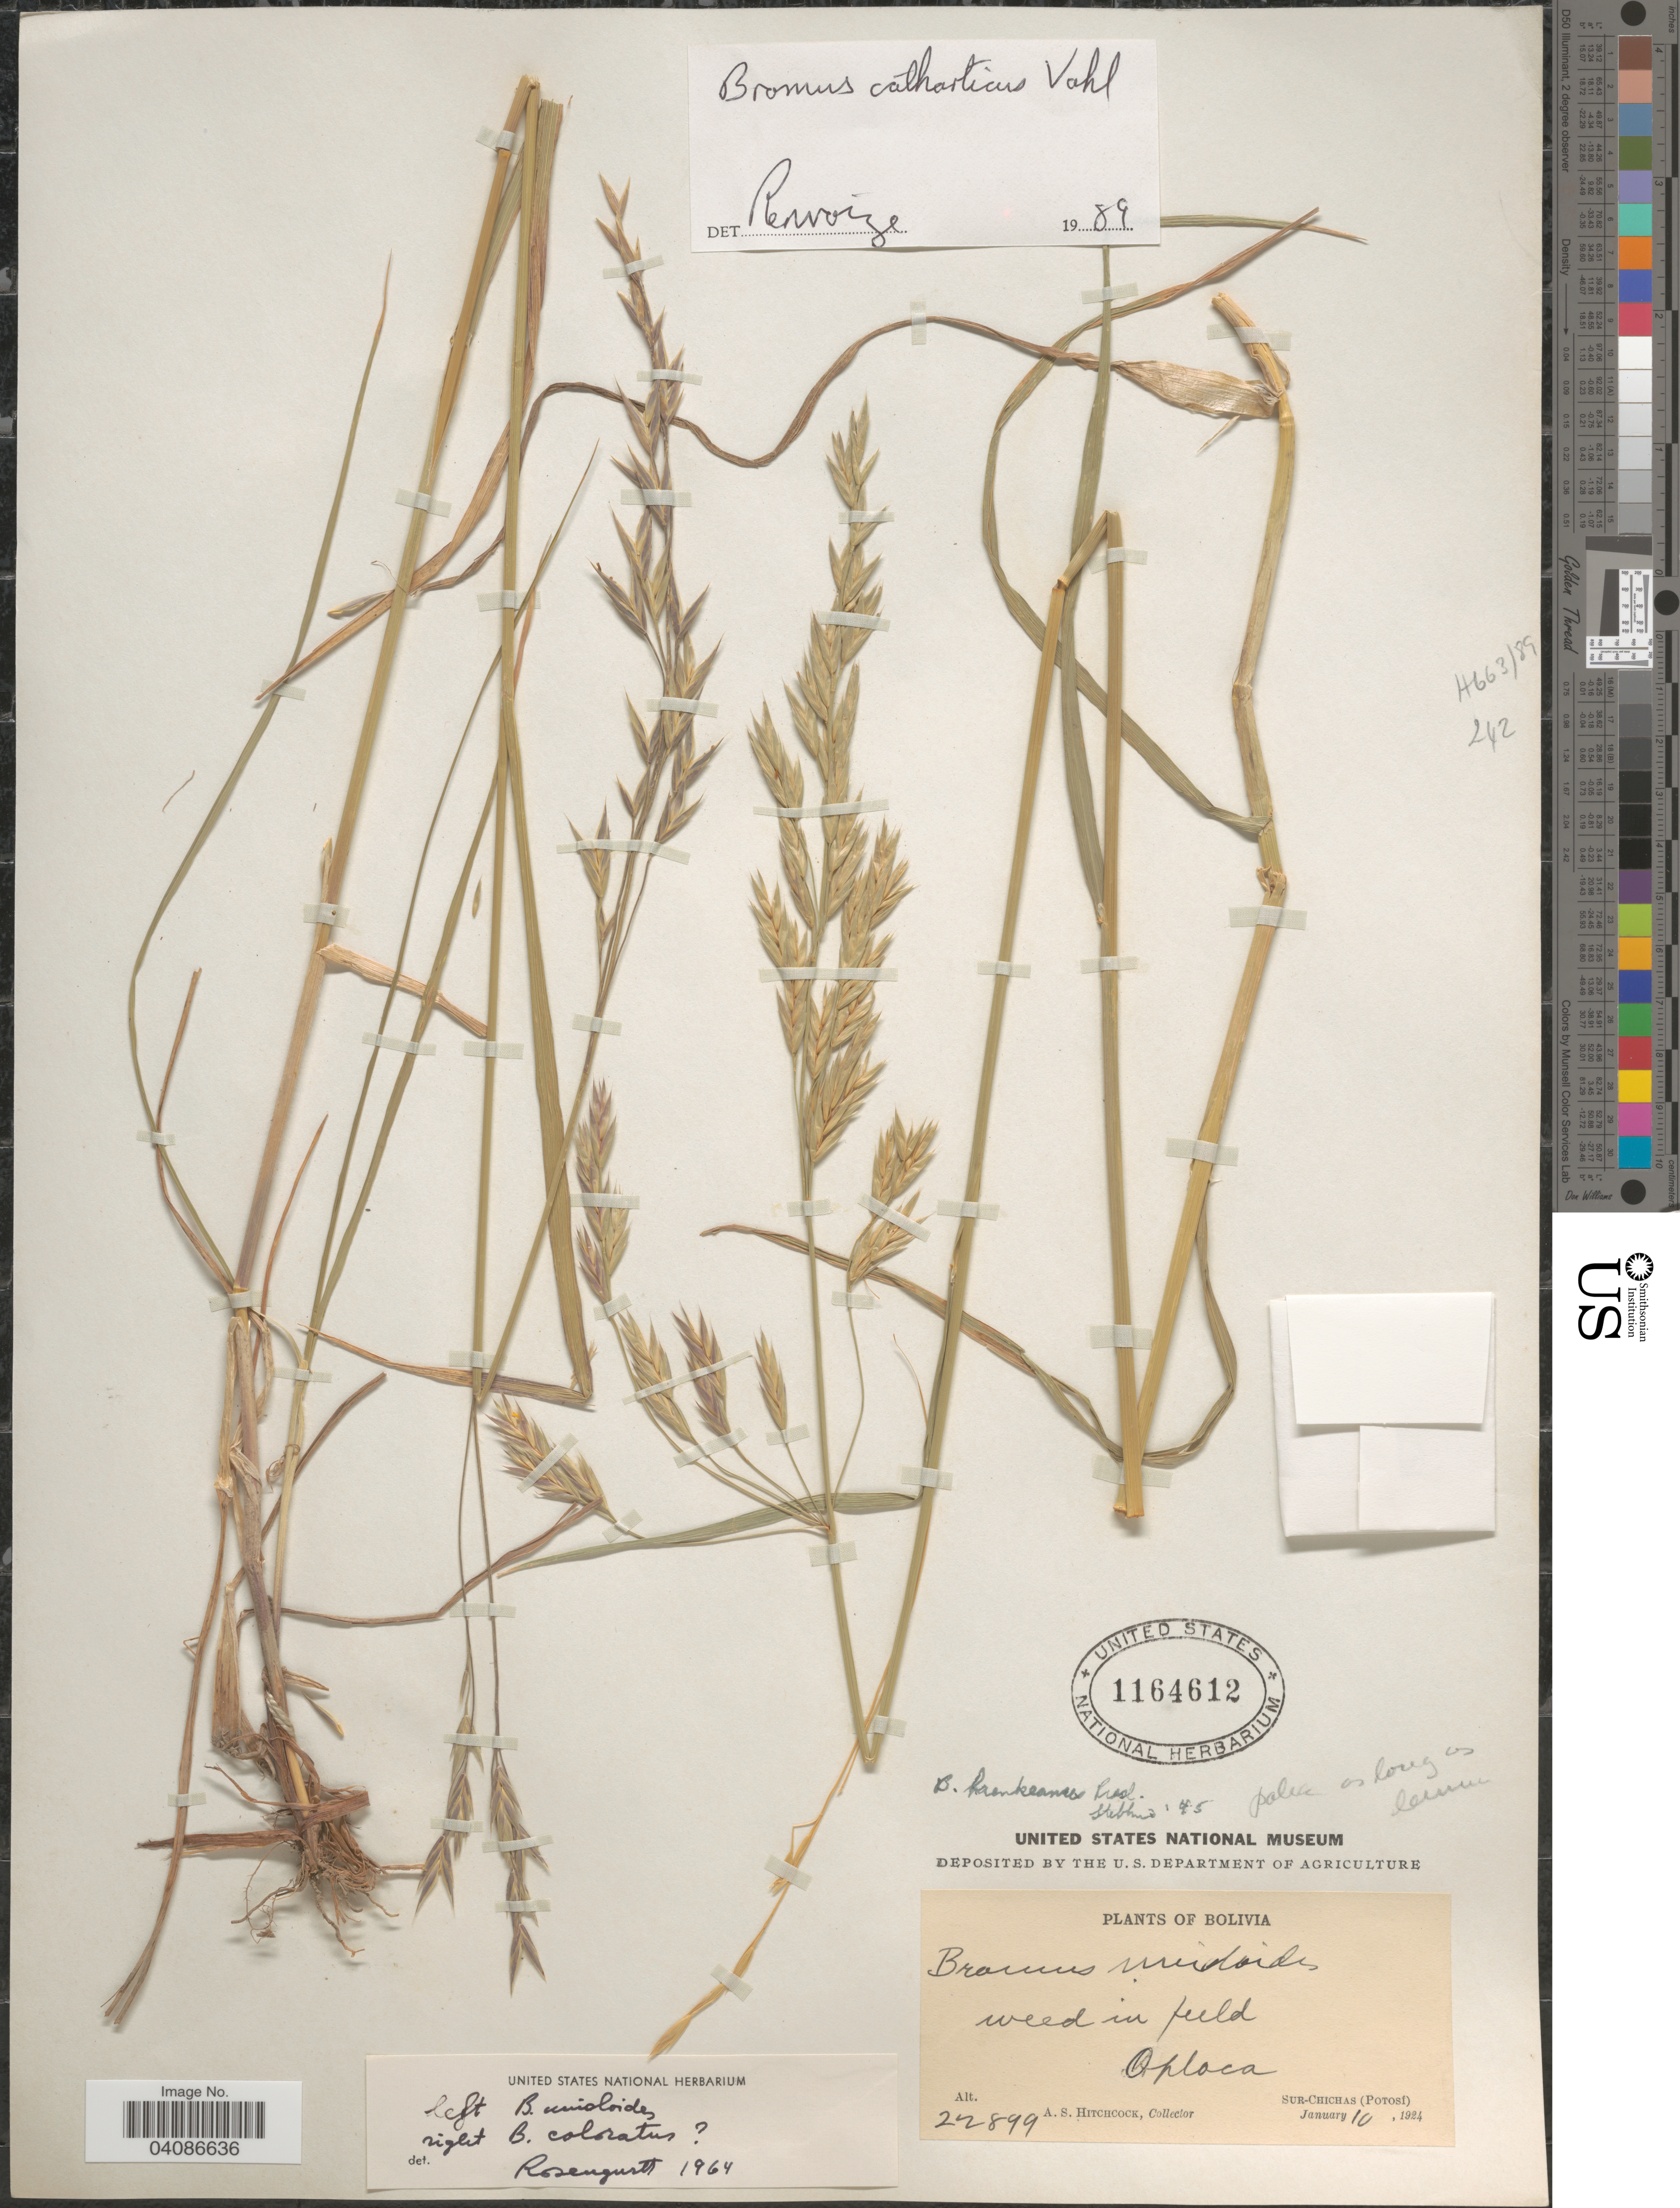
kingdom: Plantae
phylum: Tracheophyta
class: Liliopsida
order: Poales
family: Poaceae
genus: Bromus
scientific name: Bromus catharticus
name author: Vahl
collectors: A. S. Hitchcock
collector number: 22899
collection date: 1924-01-10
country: Bolivia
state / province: Potosi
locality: Weed in field. Oploca. Sur-Chichas (Potosí).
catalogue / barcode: US 1164612